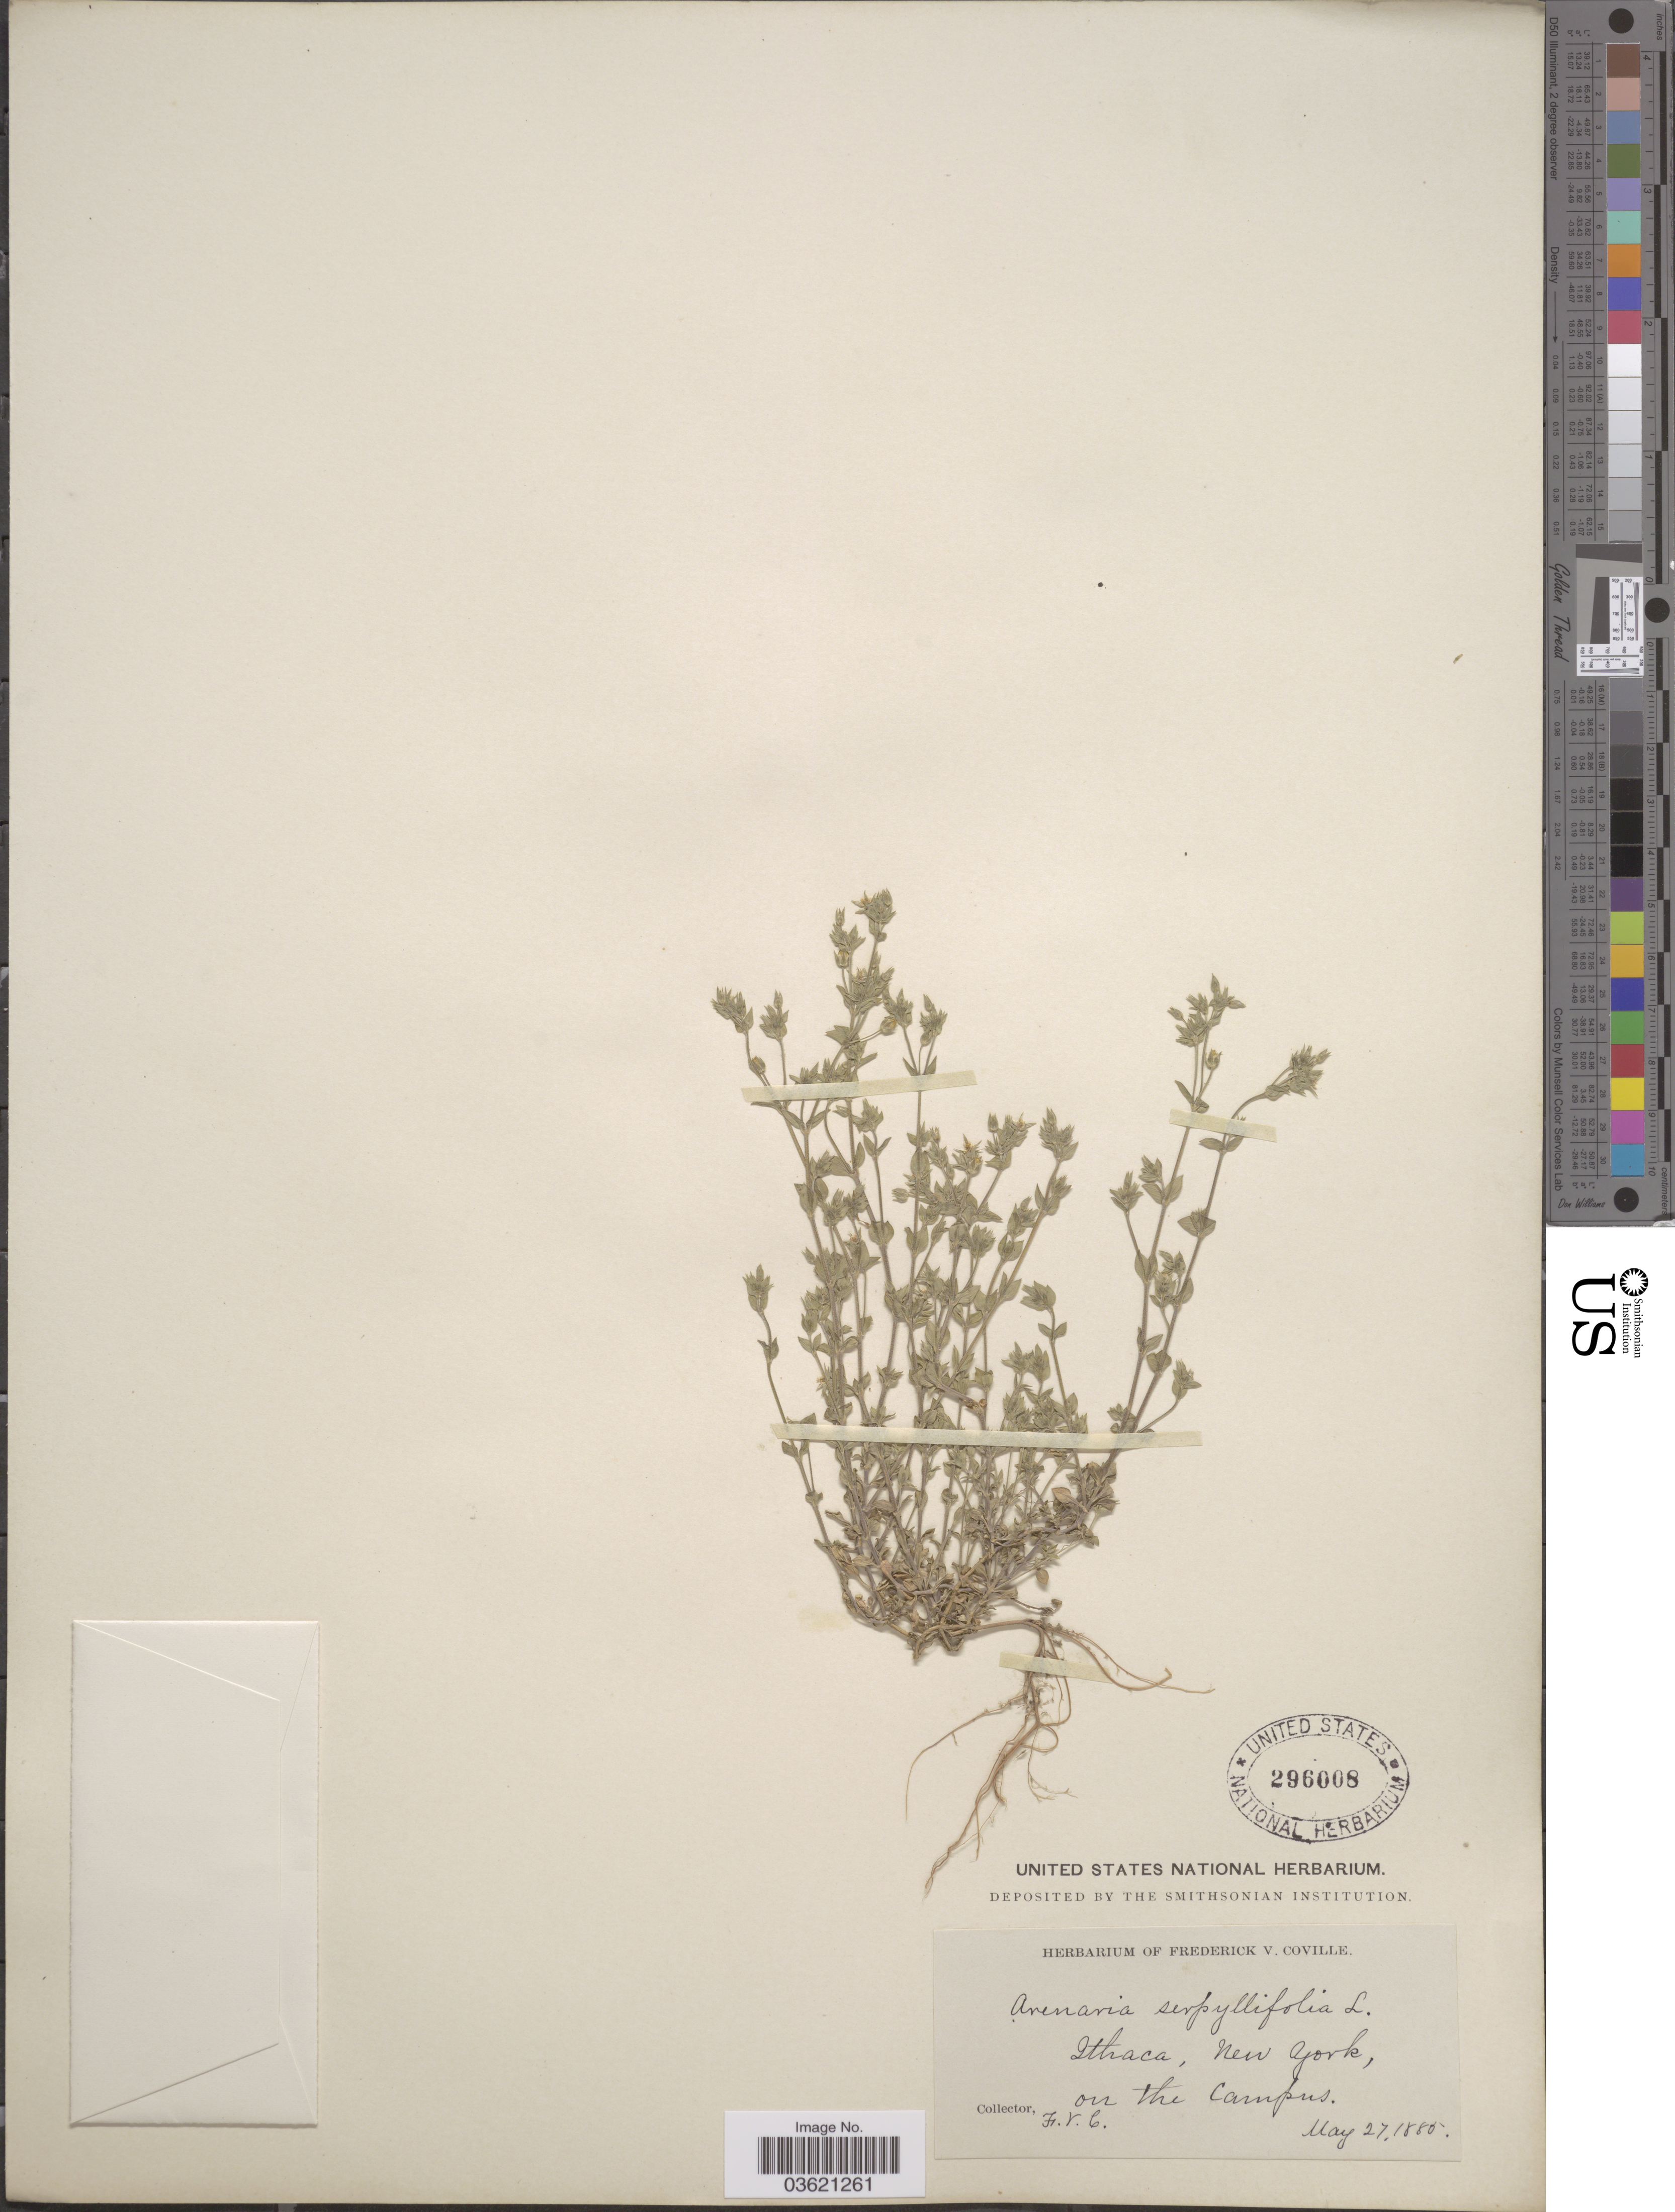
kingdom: Plantae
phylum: Tracheophyta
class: Magnoliopsida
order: Caryophyllales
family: Caryophyllaceae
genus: Arenaria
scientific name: Arenaria serpyllifolia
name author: L.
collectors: F. V. Coville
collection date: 1885-05-27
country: United States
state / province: New York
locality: Ithaca, on the Campus.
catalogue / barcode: US 296008